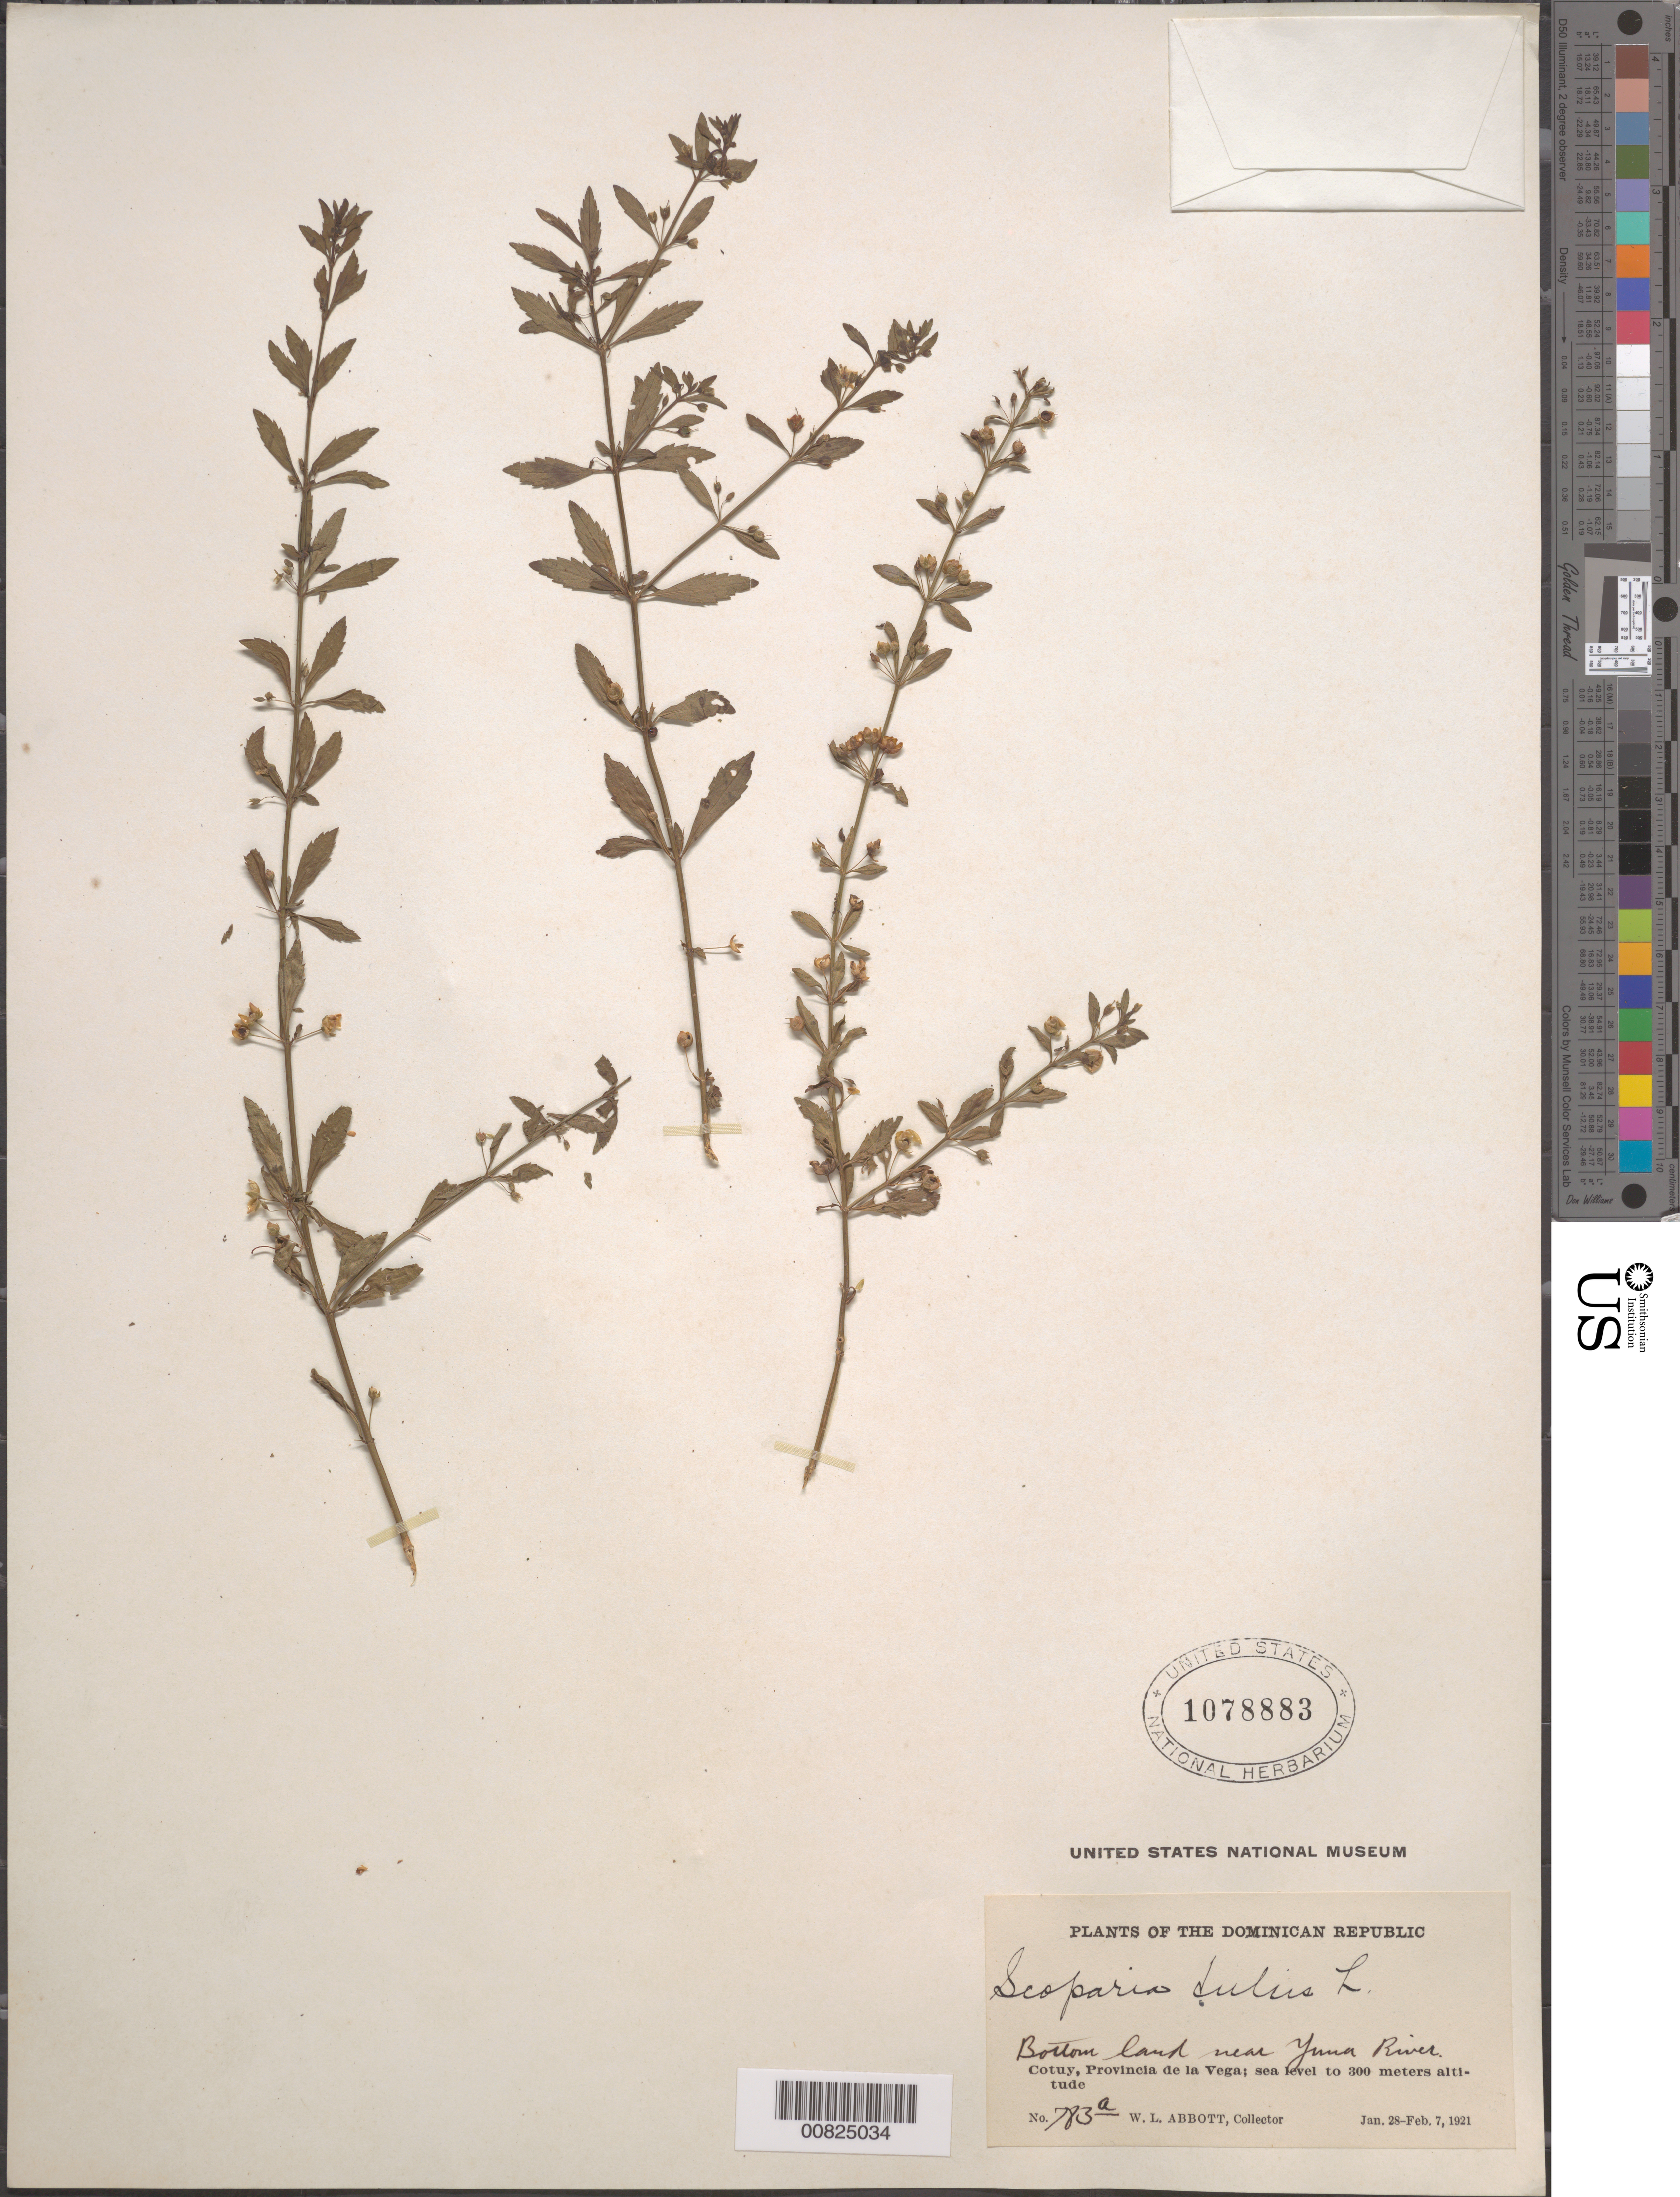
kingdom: Plantae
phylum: Tracheophyta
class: Magnoliopsida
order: Lamiales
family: Plantaginaceae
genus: Scoparia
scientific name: Scoparia dulcis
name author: L.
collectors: W. L. Abbott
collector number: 783A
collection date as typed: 28 Jan 1921 to 07 Feb 1921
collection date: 1921-01-28/1921-02-07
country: Dominican Republic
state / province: La Vega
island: Hispaniola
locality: Cotuy, near Yuna River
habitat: Bottom land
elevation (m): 0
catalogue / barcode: US 1078883